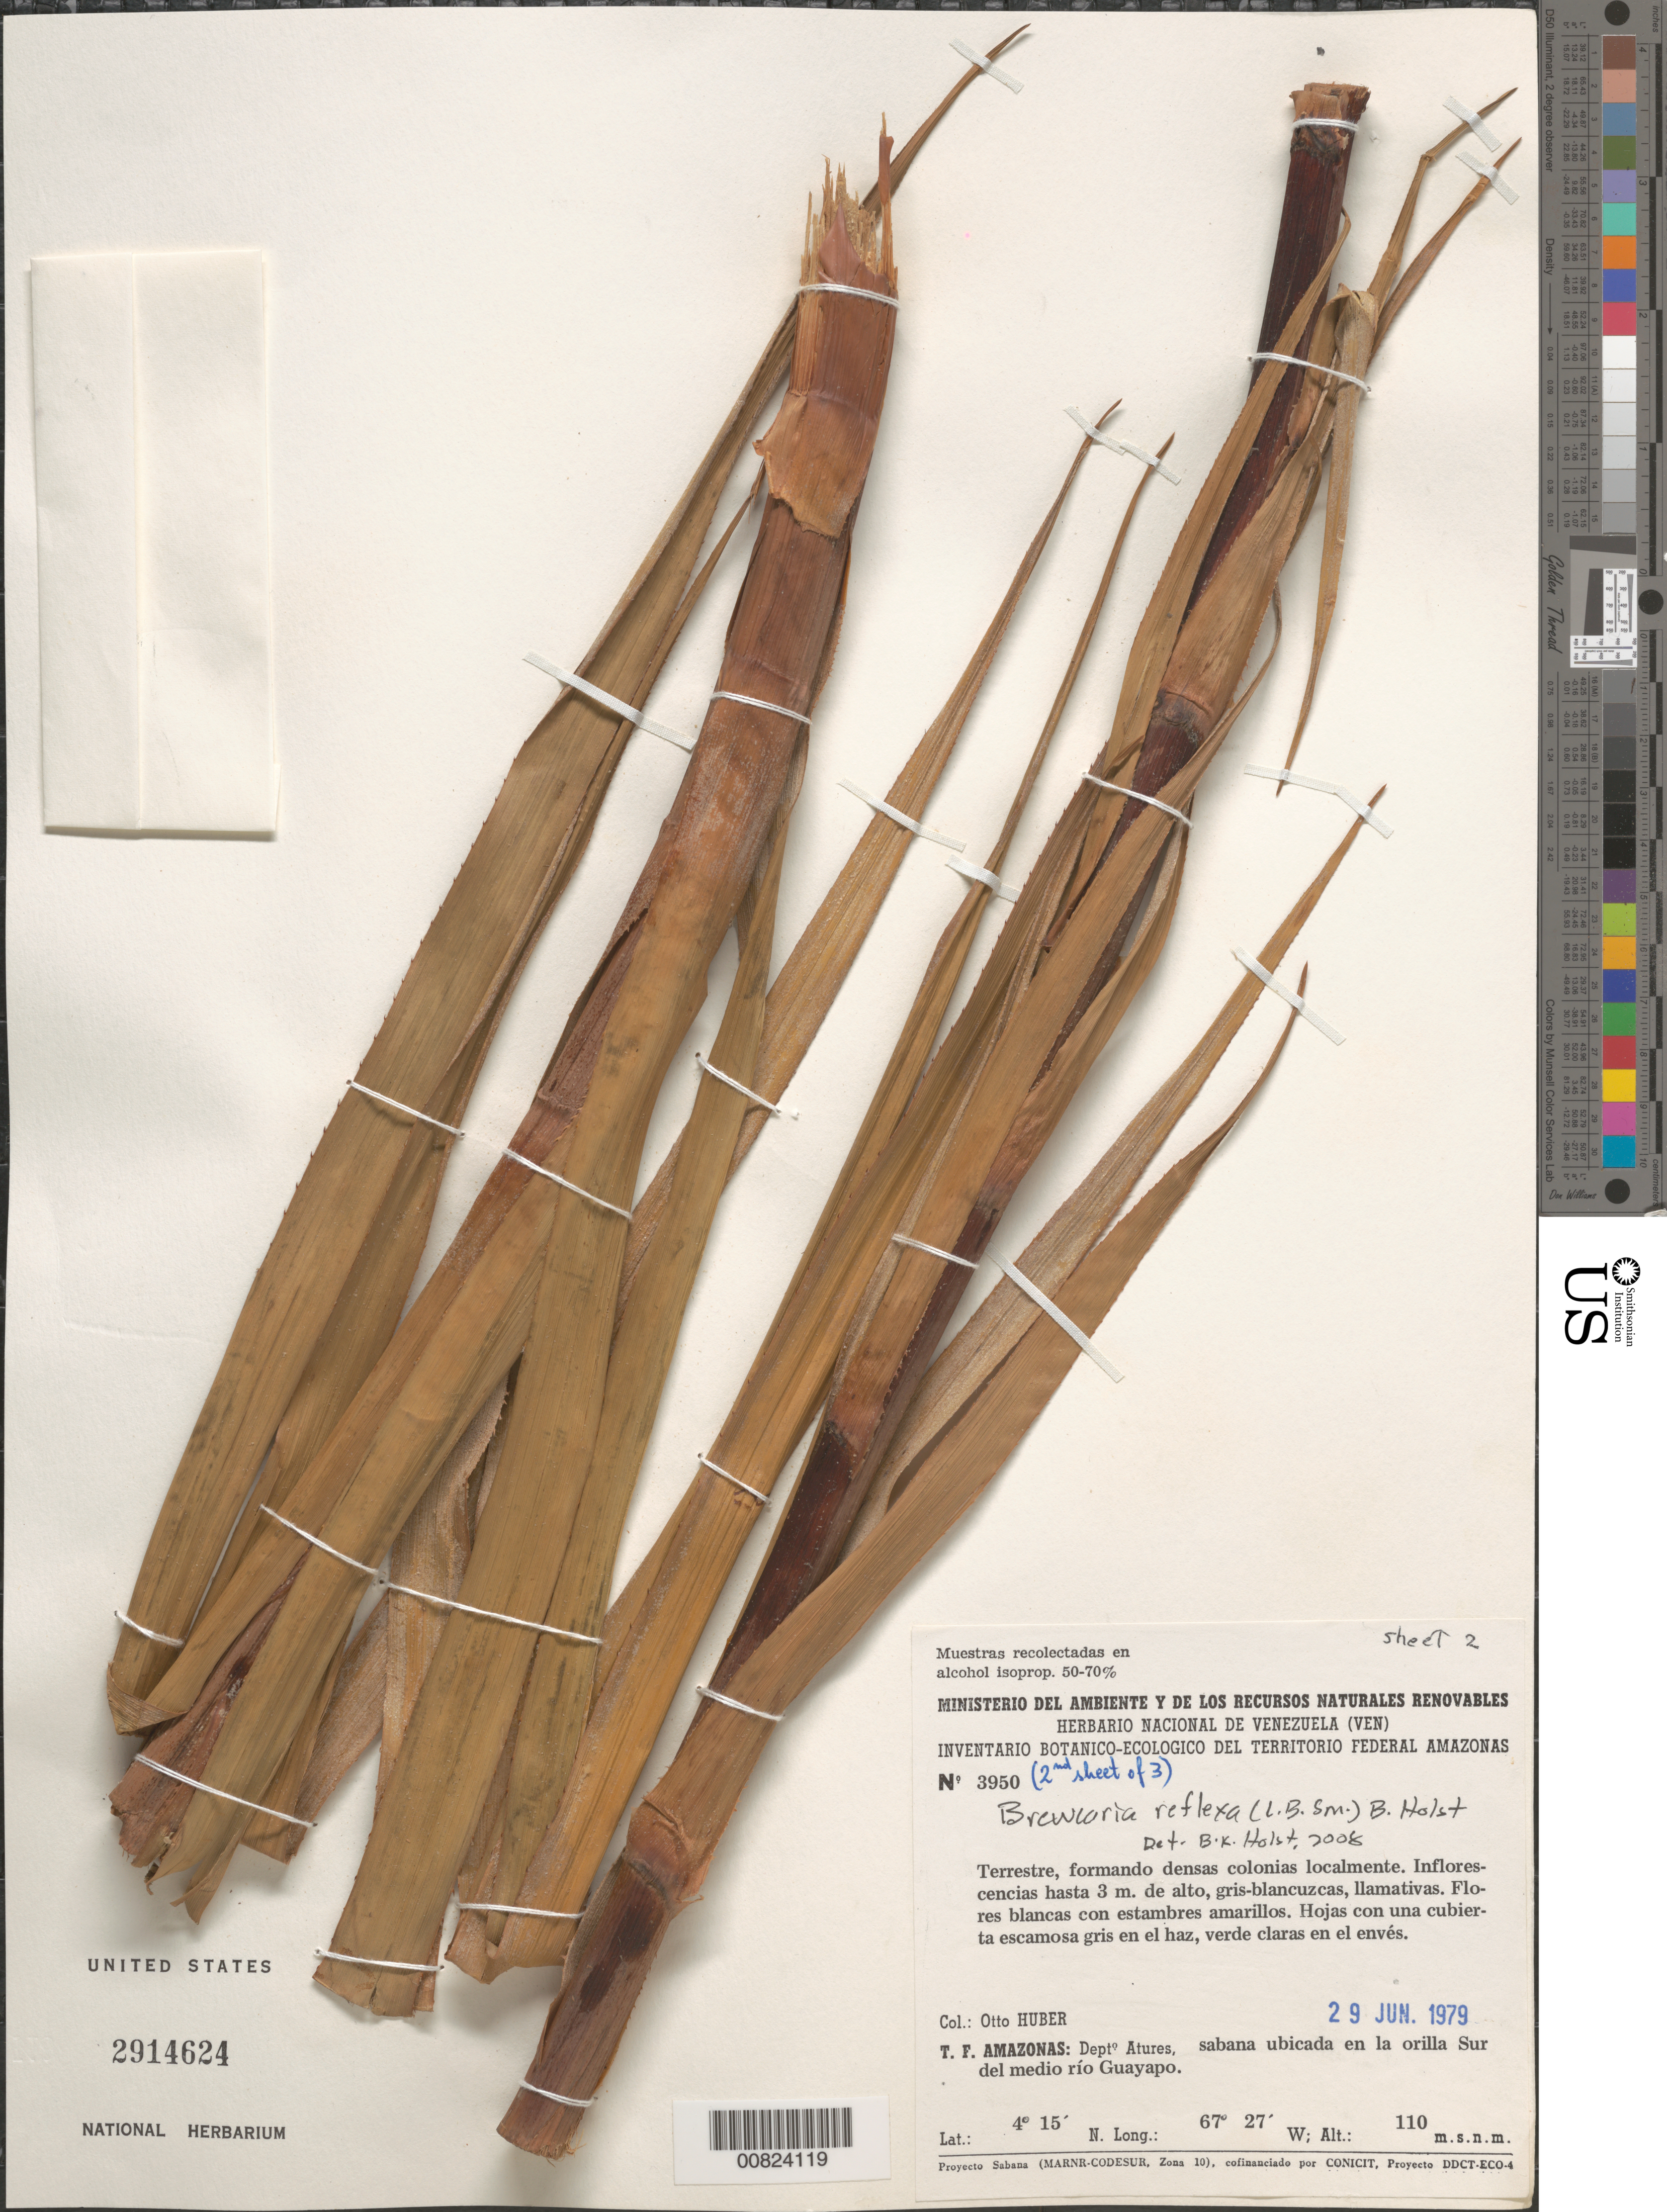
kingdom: Plantae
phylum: Tracheophyta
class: Liliopsida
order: Poales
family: Bromeliaceae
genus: Brewcaria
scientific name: Brewcaria reflexa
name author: (L.B. Sm.) B. Holst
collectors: O. Huber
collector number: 3950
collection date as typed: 29-Jun-79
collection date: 1979-06-29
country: Venezuela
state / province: Amazonas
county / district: Atures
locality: Medio Río Guayapo, S of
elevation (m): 110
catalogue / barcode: US 2914624